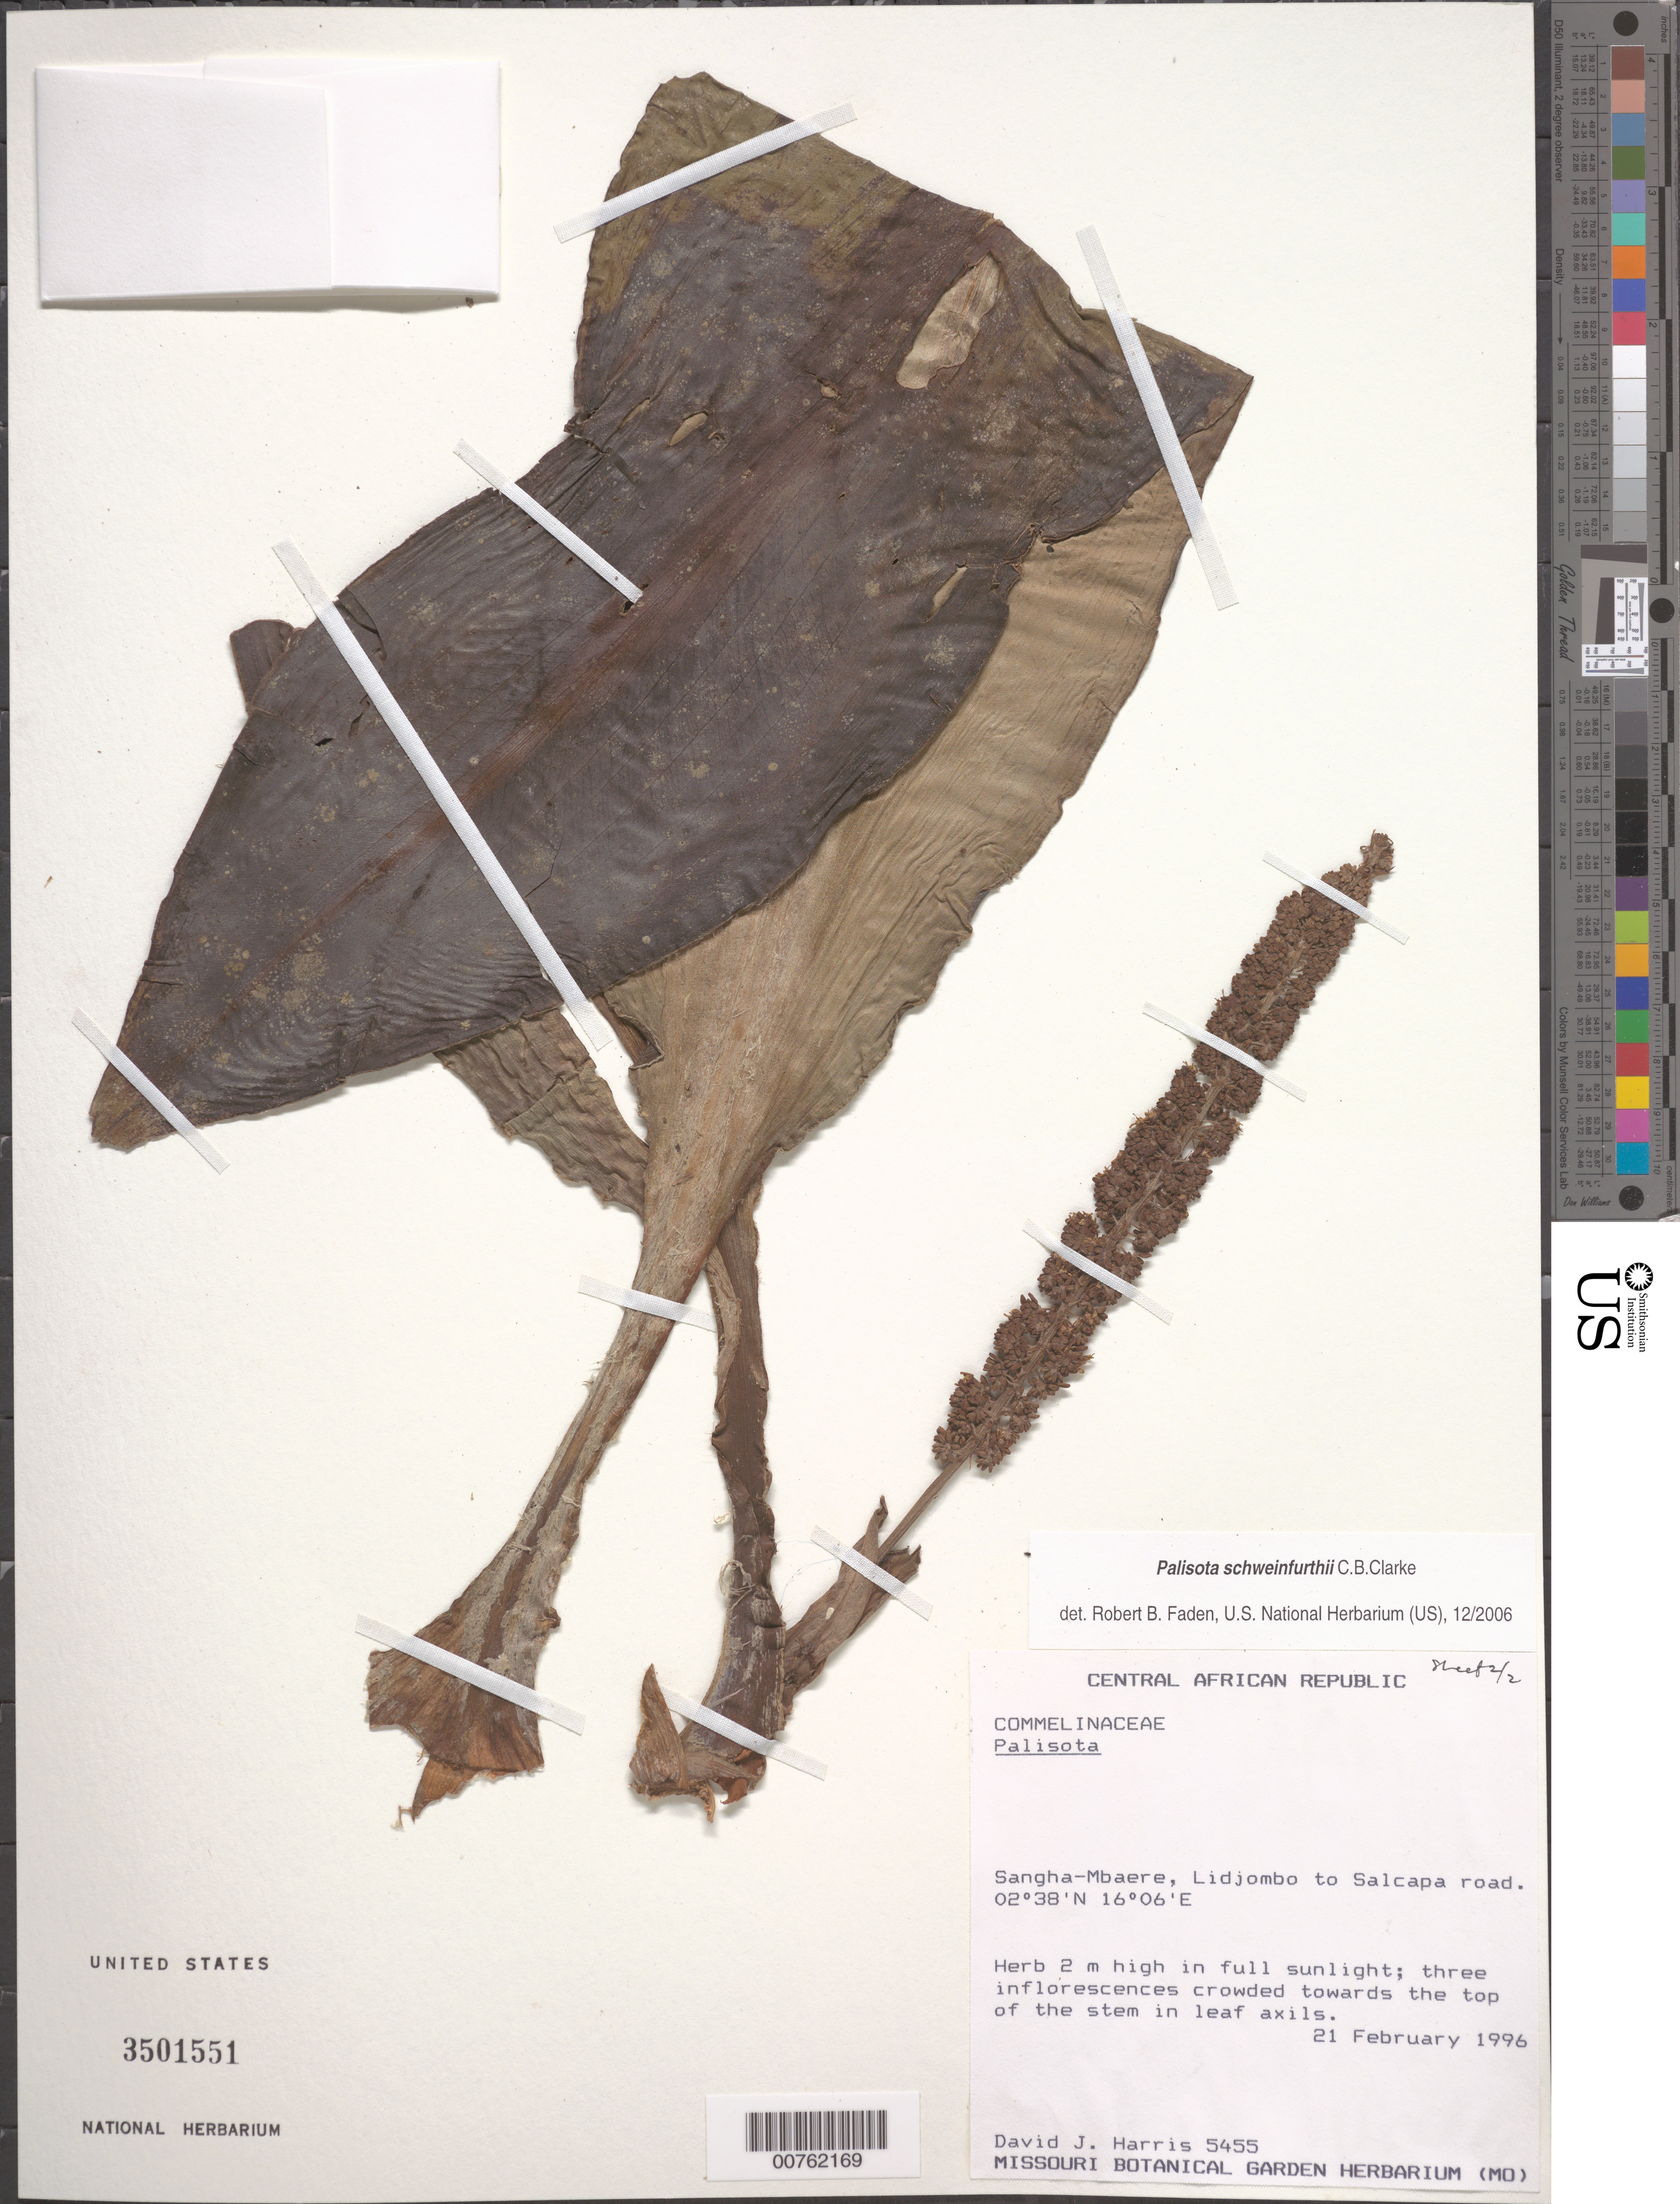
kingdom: Plantae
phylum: Tracheophyta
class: Liliopsida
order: Commelinales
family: Commelinaceae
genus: Palisota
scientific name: Palisota schweinfurthii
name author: C.B. Clarke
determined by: Faden, Robert B., (US), Smithsonian Institution - National Museum of Natural History (UNITED STATES)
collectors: D. J. Harris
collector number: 5455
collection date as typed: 21 Feb 1994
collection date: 1994-02-21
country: Central African Republic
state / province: Sangha-Mbaere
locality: Lidjombo to Salcapa road.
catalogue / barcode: US 3501551